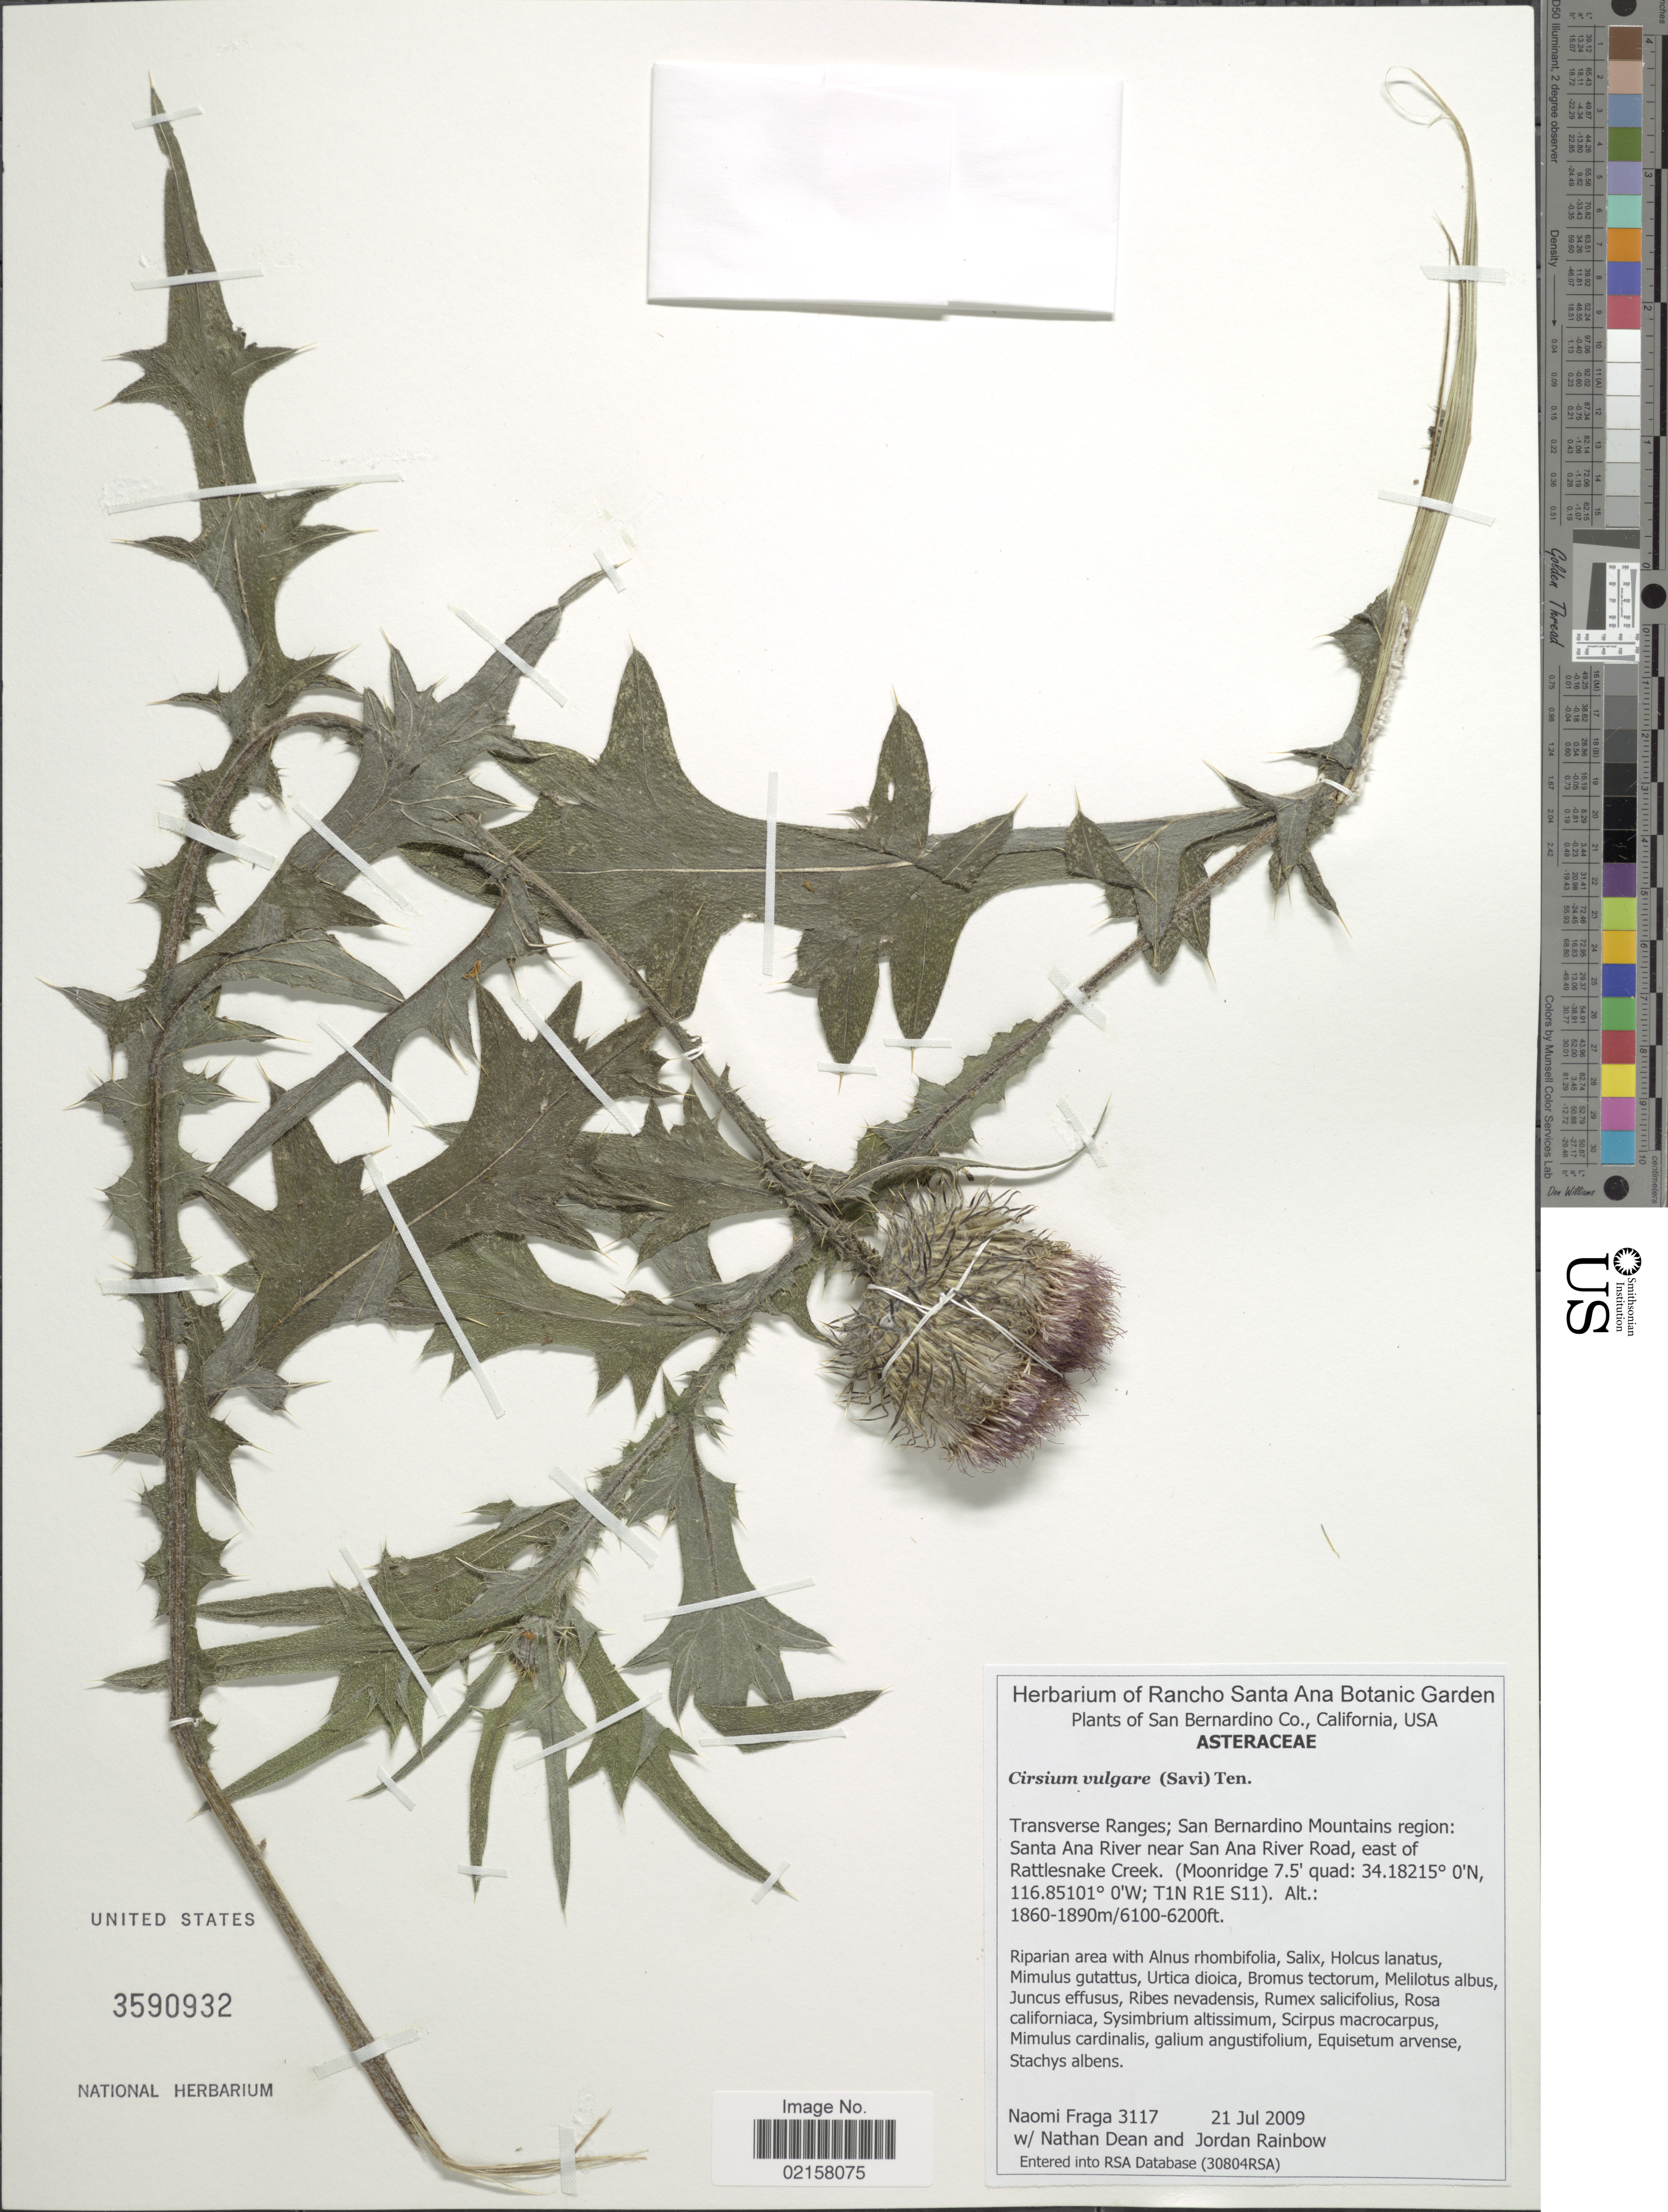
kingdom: Plantae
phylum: Tracheophyta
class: Magnoliopsida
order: Asterales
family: Asteraceae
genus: Cirsium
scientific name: Cirsium vulgare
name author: (Savi) Ten.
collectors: N. Fraga, N. Dean & J. Rainbow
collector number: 3117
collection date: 2009-07-21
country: United States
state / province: California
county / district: San Bernardino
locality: San Bernardino Co., Transverse Ranges; San Bernardino Mountains region: Santa Ana River near San Ana River Road, east of Rattlesnake Creek, (Moonridge 7.5'quad: T1N R1E S11).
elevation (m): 1860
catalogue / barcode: US 3590932